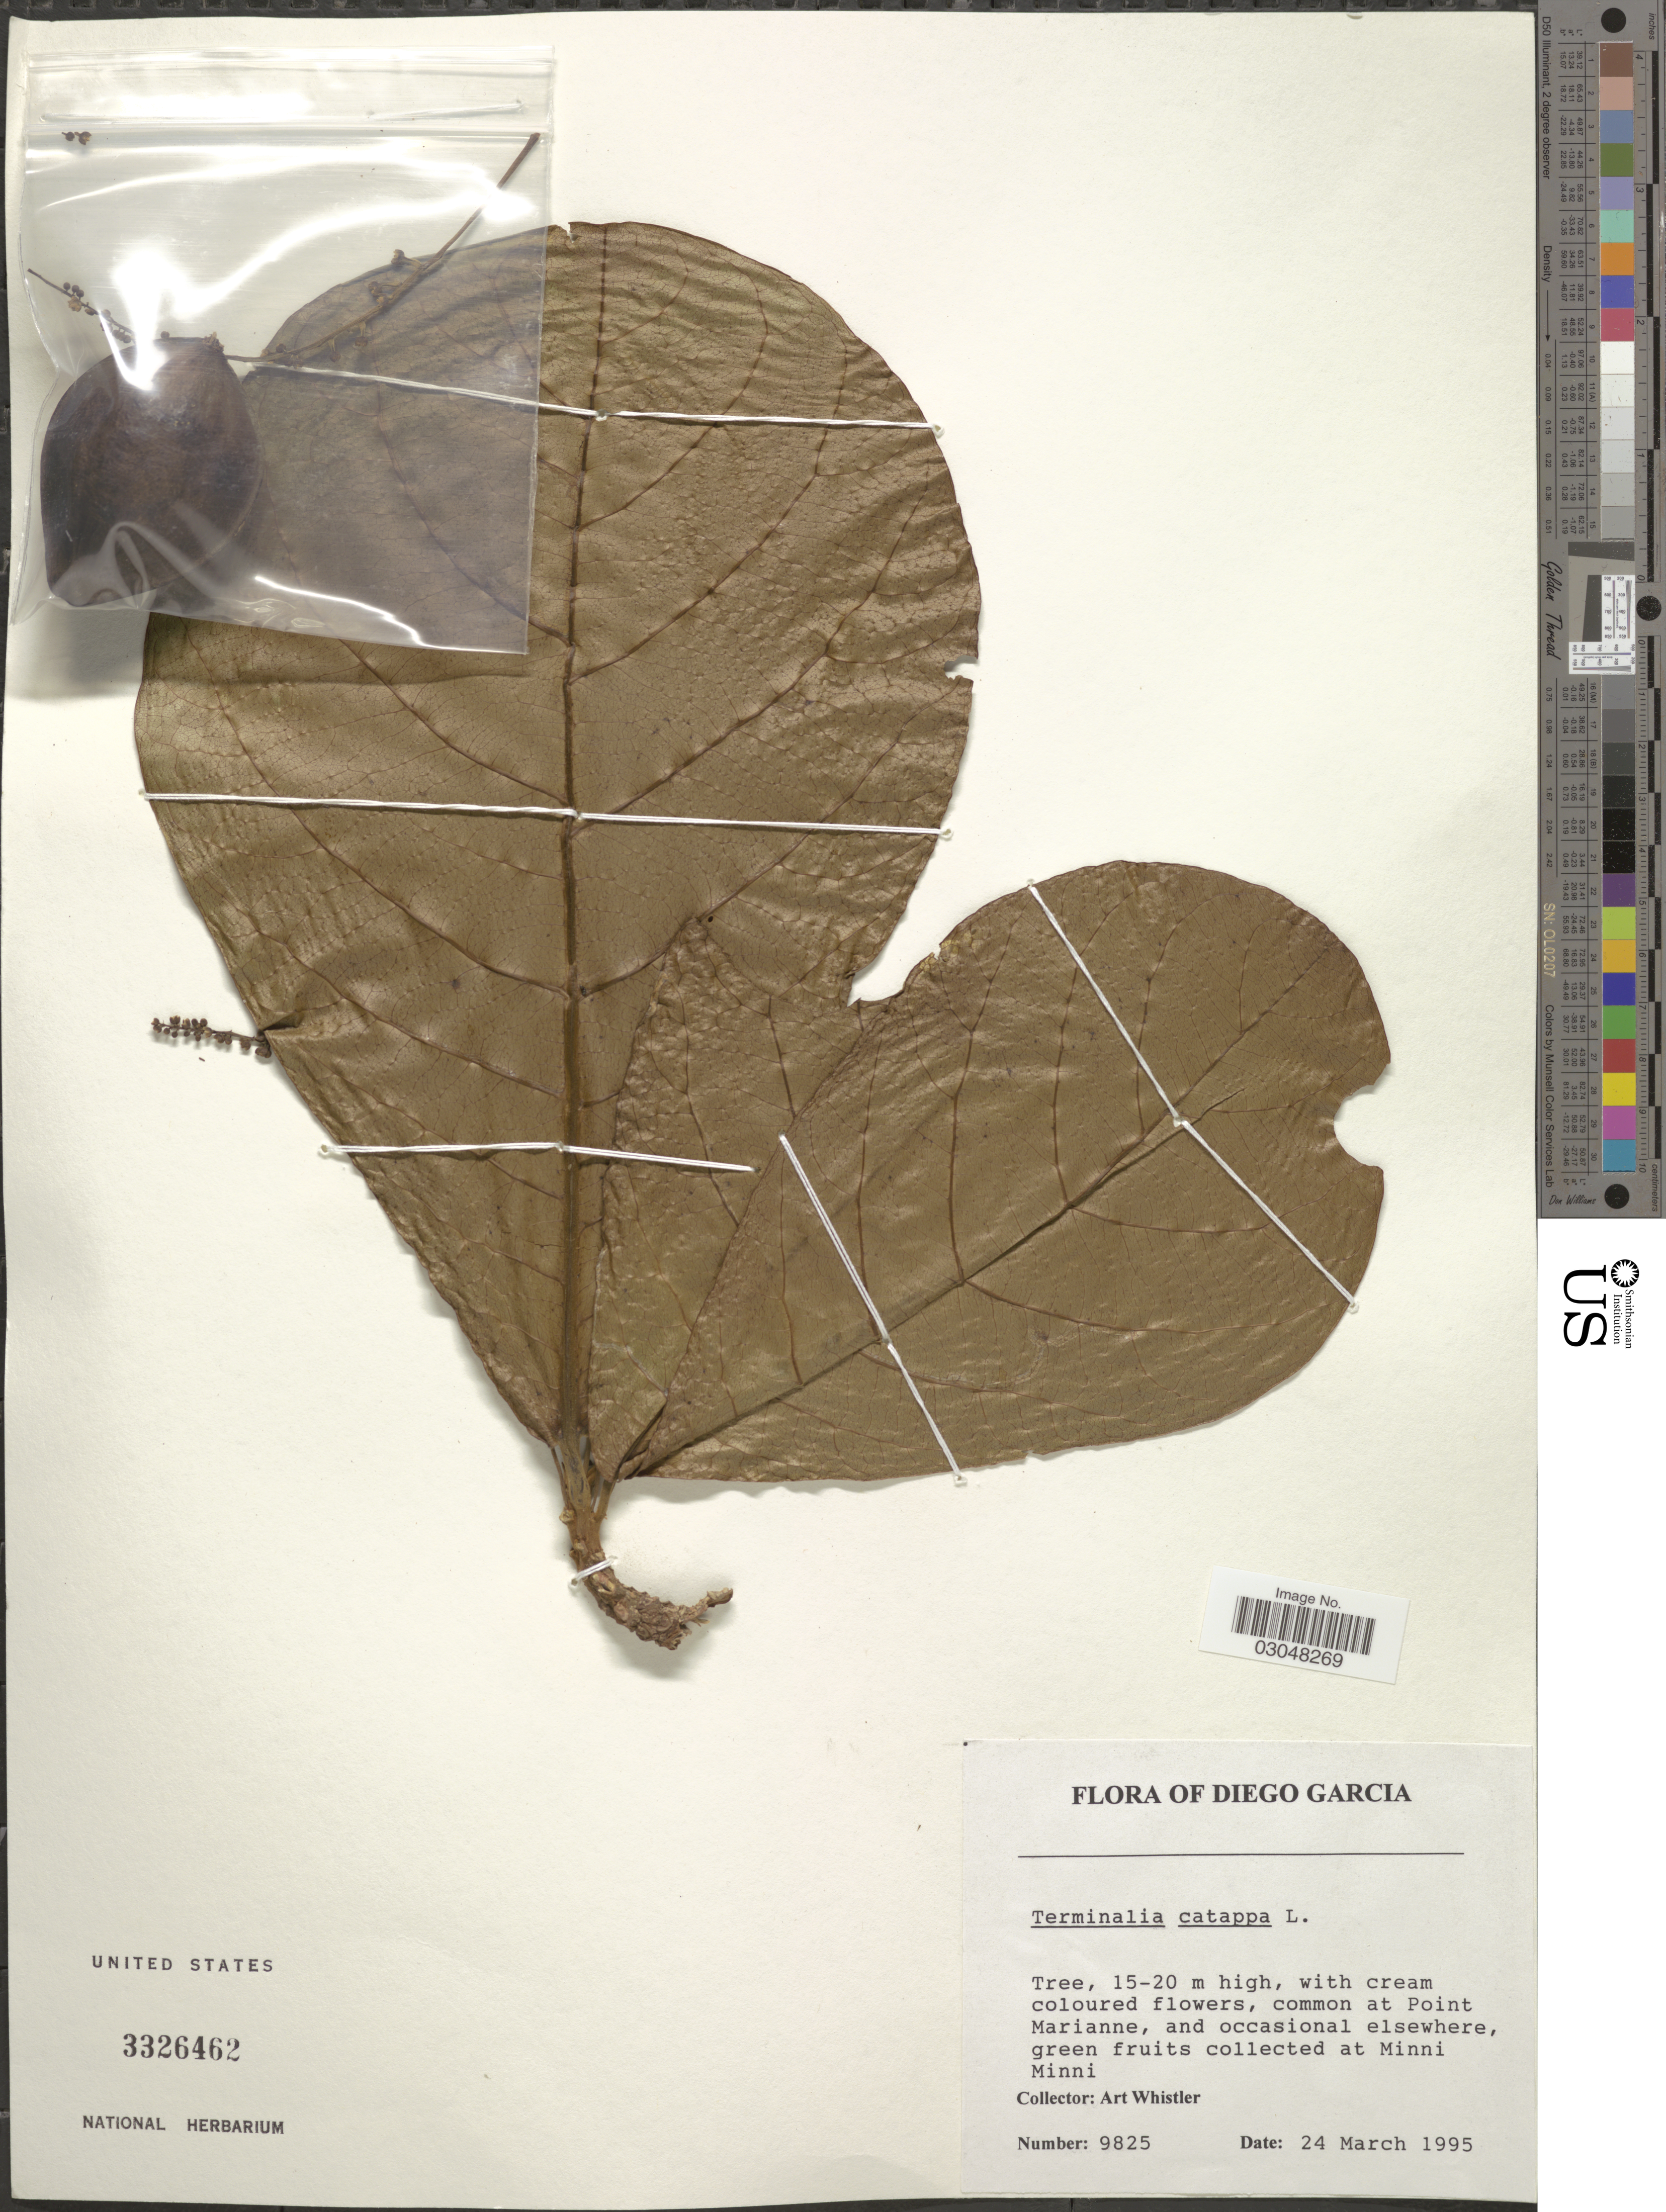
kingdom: Plantae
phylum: Tracheophyta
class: Magnoliopsida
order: Myrtales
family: Combretaceae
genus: Terminalia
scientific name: Terminalia catappa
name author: L.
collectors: A. Whistler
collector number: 9825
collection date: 1995-03-24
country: British Indian Ocean Territory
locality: Diego Garcia. Point Marianne. Minni Minni.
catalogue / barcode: US 3326462